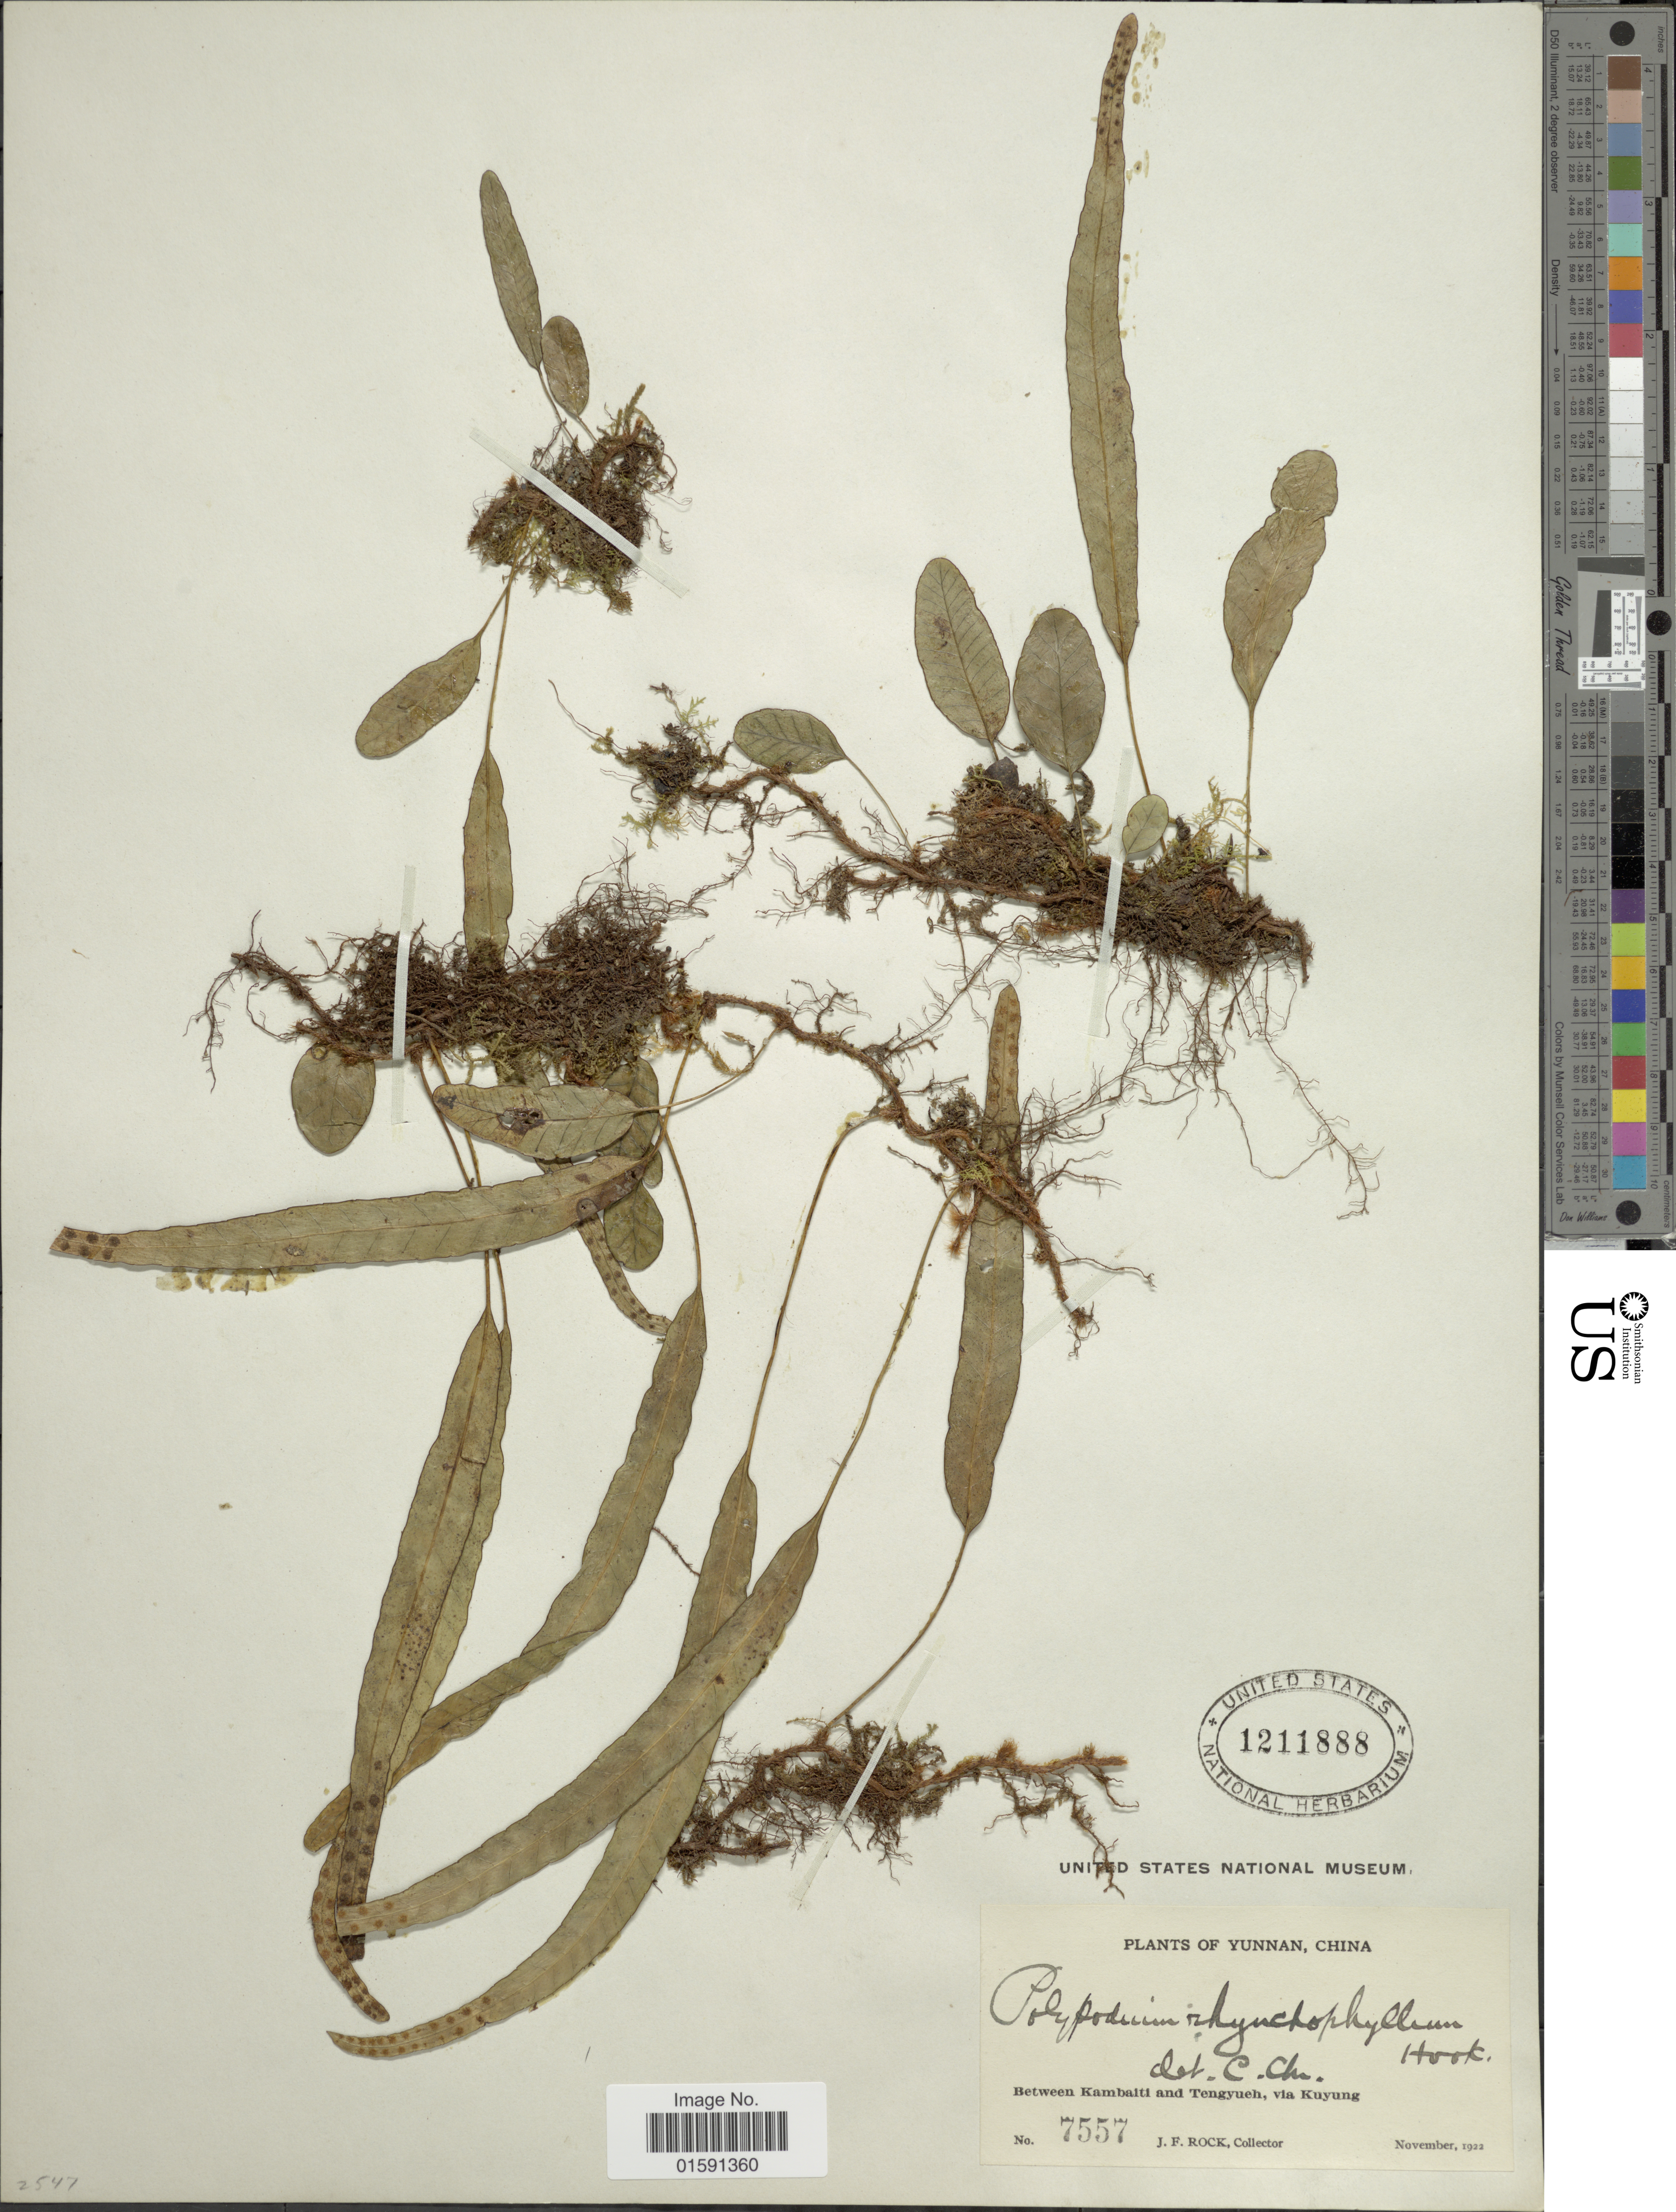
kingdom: Plantae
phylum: Tracheophyta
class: Polypodiopsida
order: Polypodiales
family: Polypodiaceae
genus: Selliguea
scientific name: Selliguea rhynchophylla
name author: (Hook.) Fraser-Jenk.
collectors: J. Rock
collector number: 7557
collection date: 1922-11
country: China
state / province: Yunnan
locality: Between Kambati and Tengyueh, via Kuyung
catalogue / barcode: US 1211888